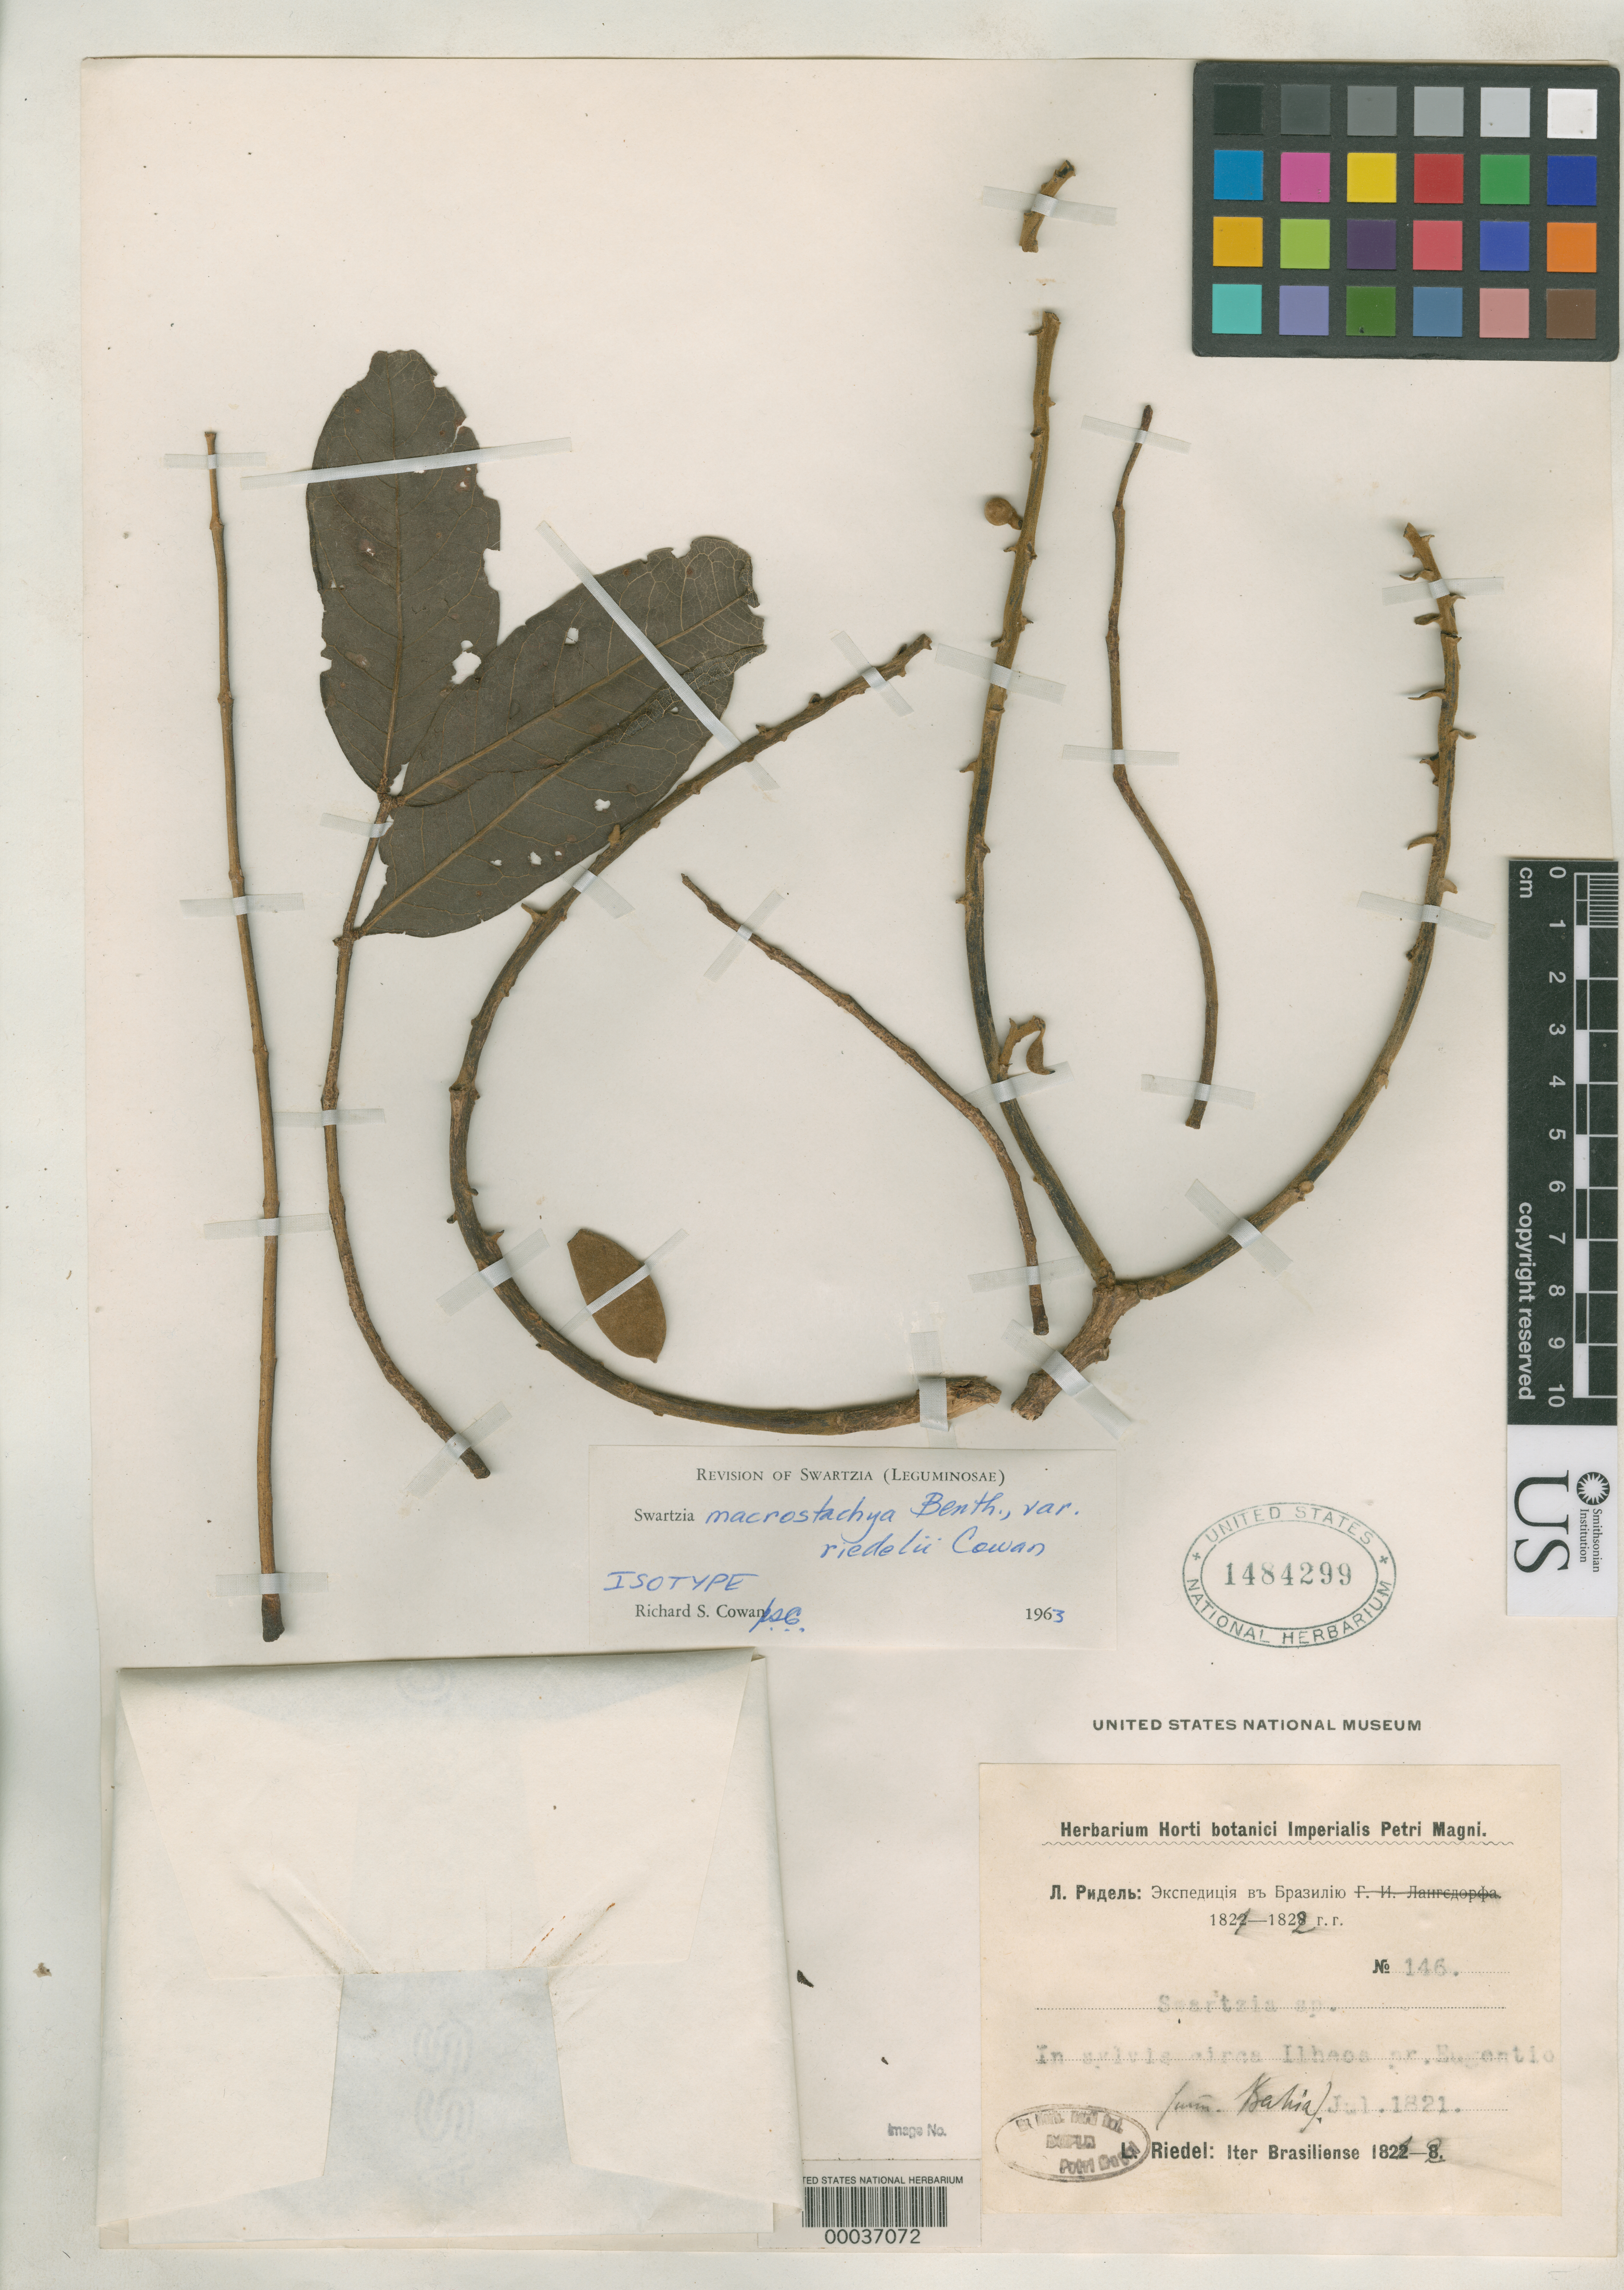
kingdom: Plantae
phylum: Tracheophyta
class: Magnoliopsida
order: Fabales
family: Fabaceae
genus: Swartzia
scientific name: Swartzia macrostachya var. riedelii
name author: R.S. Cowan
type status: Isotype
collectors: L. Riedel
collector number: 146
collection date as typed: Jul 1821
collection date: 1821-07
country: Brazil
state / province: Bahia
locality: Near Ilheos and Engenho.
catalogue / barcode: US 1484299